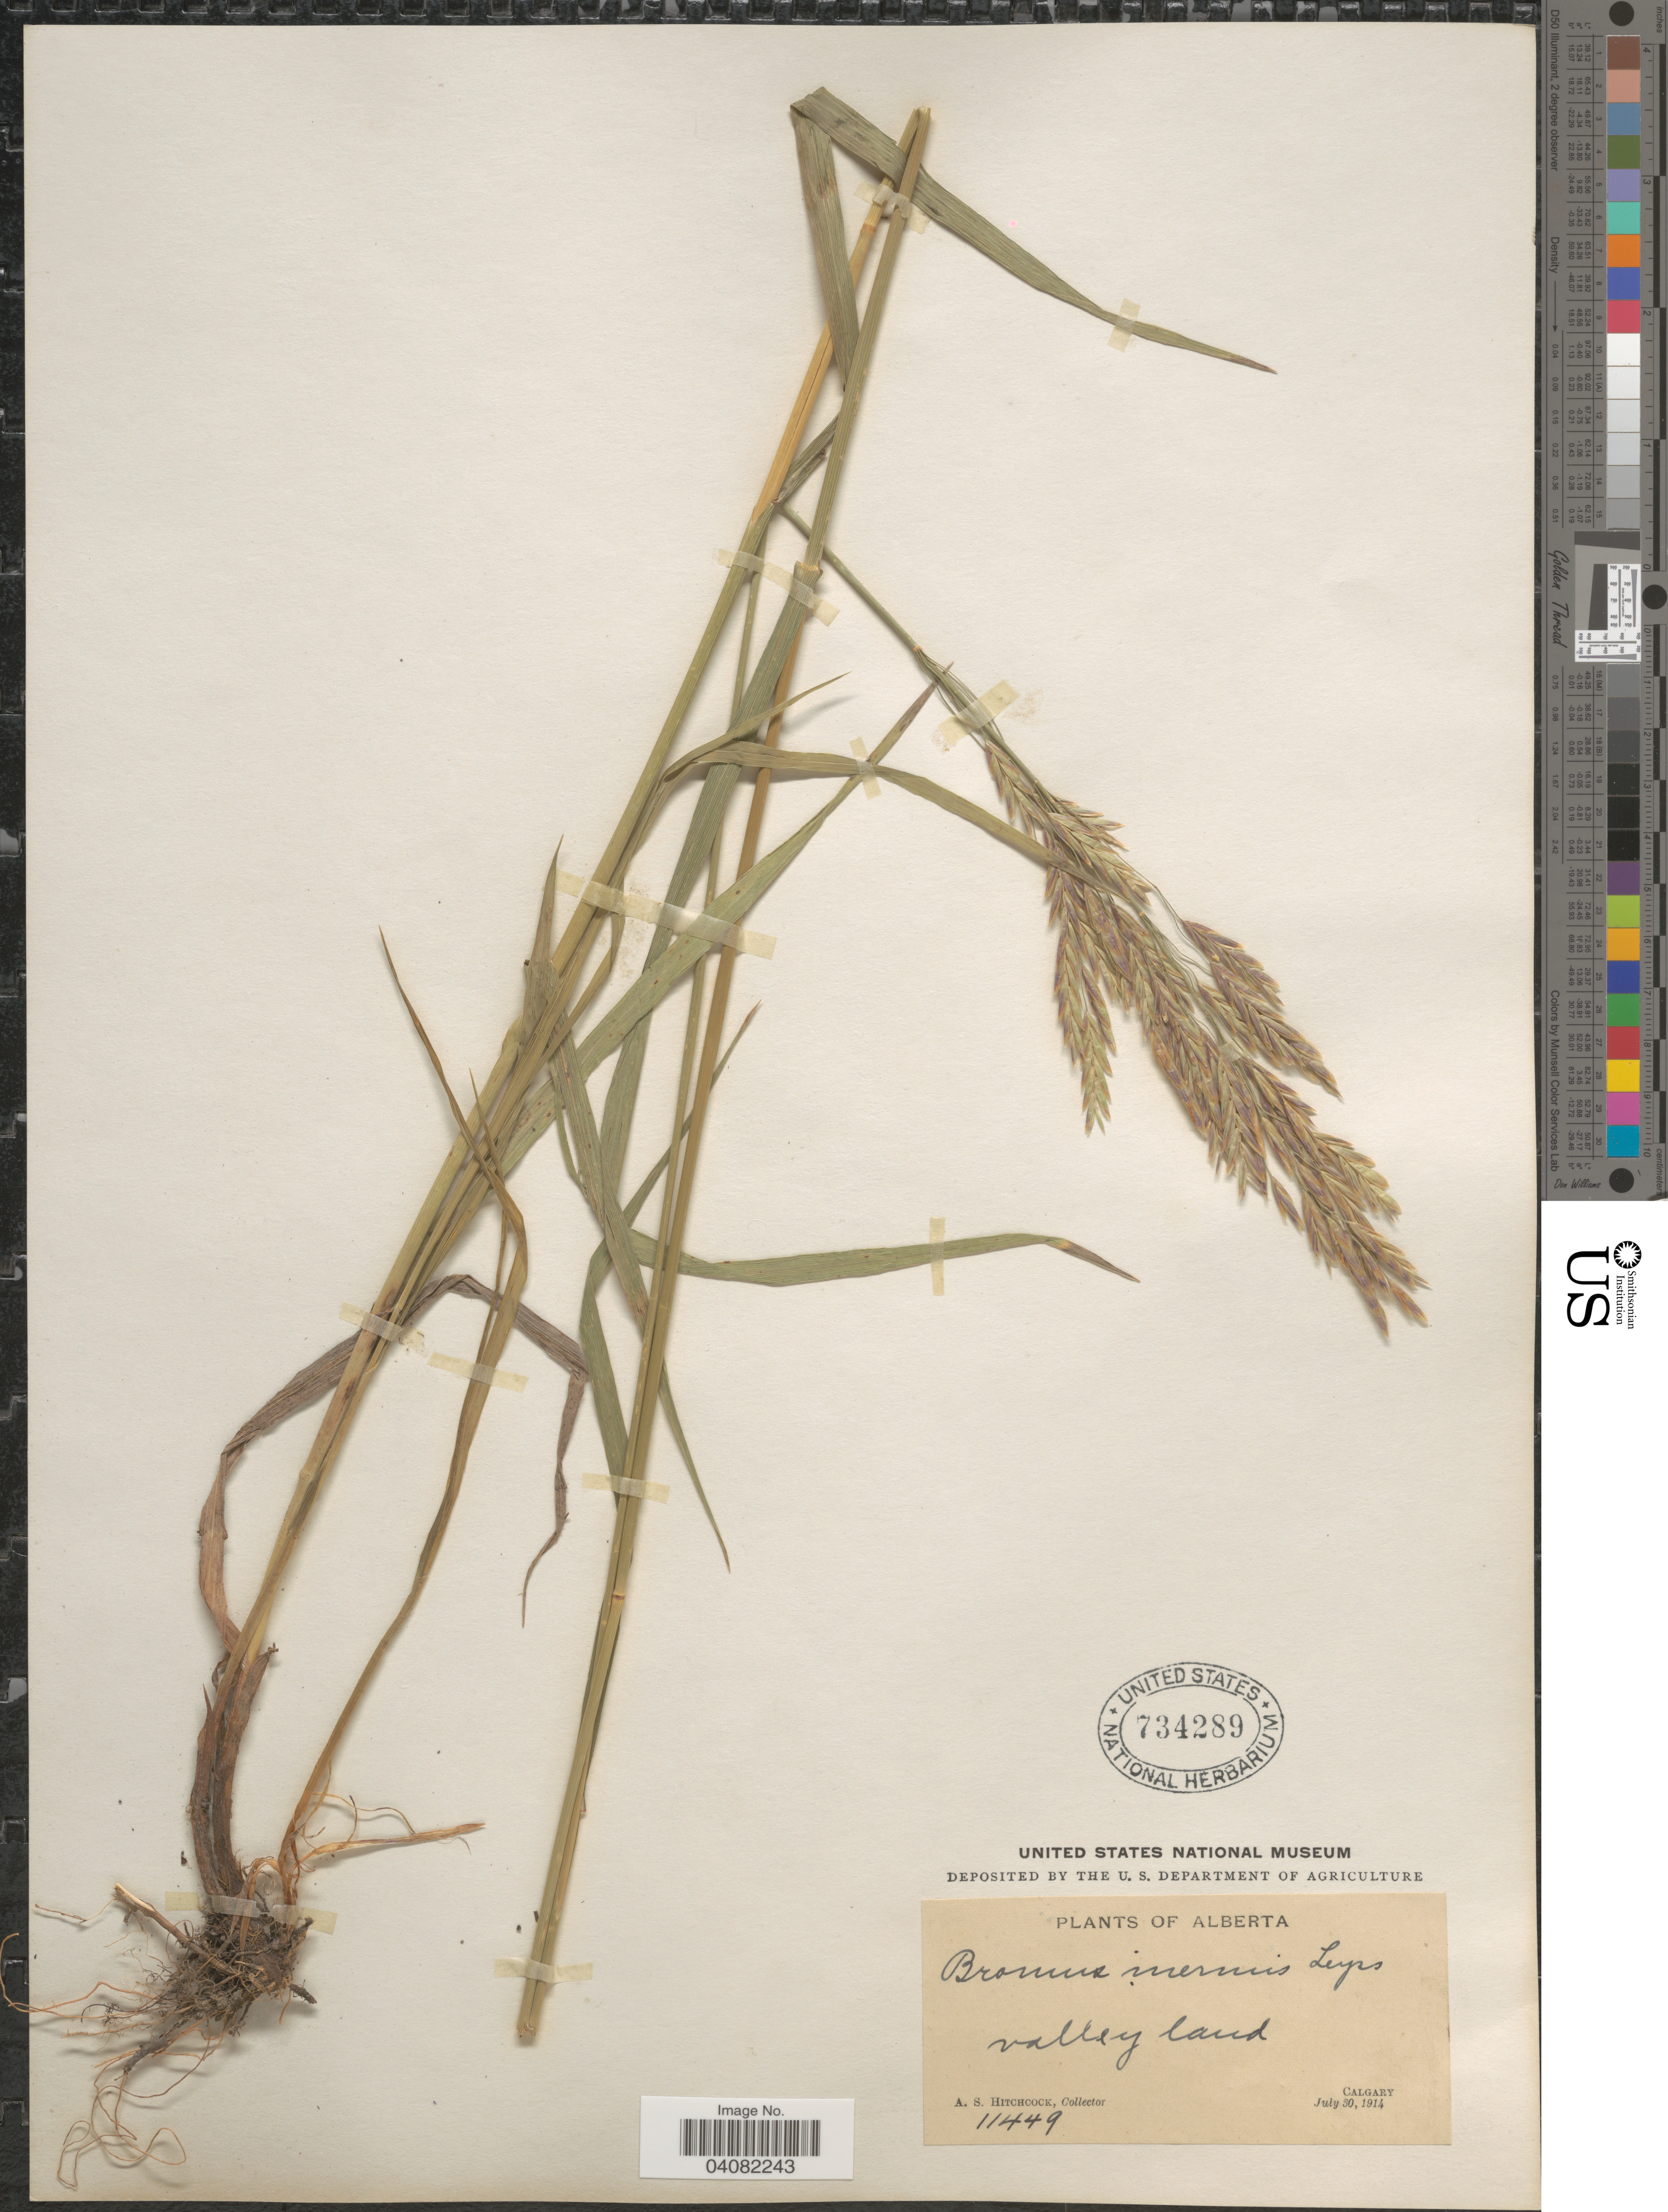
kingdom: Plantae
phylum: Tracheophyta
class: Liliopsida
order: Poales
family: Poaceae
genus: Bromus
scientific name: Bromus inermis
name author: Leyss.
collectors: A. S. Hitchcock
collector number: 11449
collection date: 1914-07-30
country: Canada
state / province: Alberta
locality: Valley land. Calgary.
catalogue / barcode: US 734289